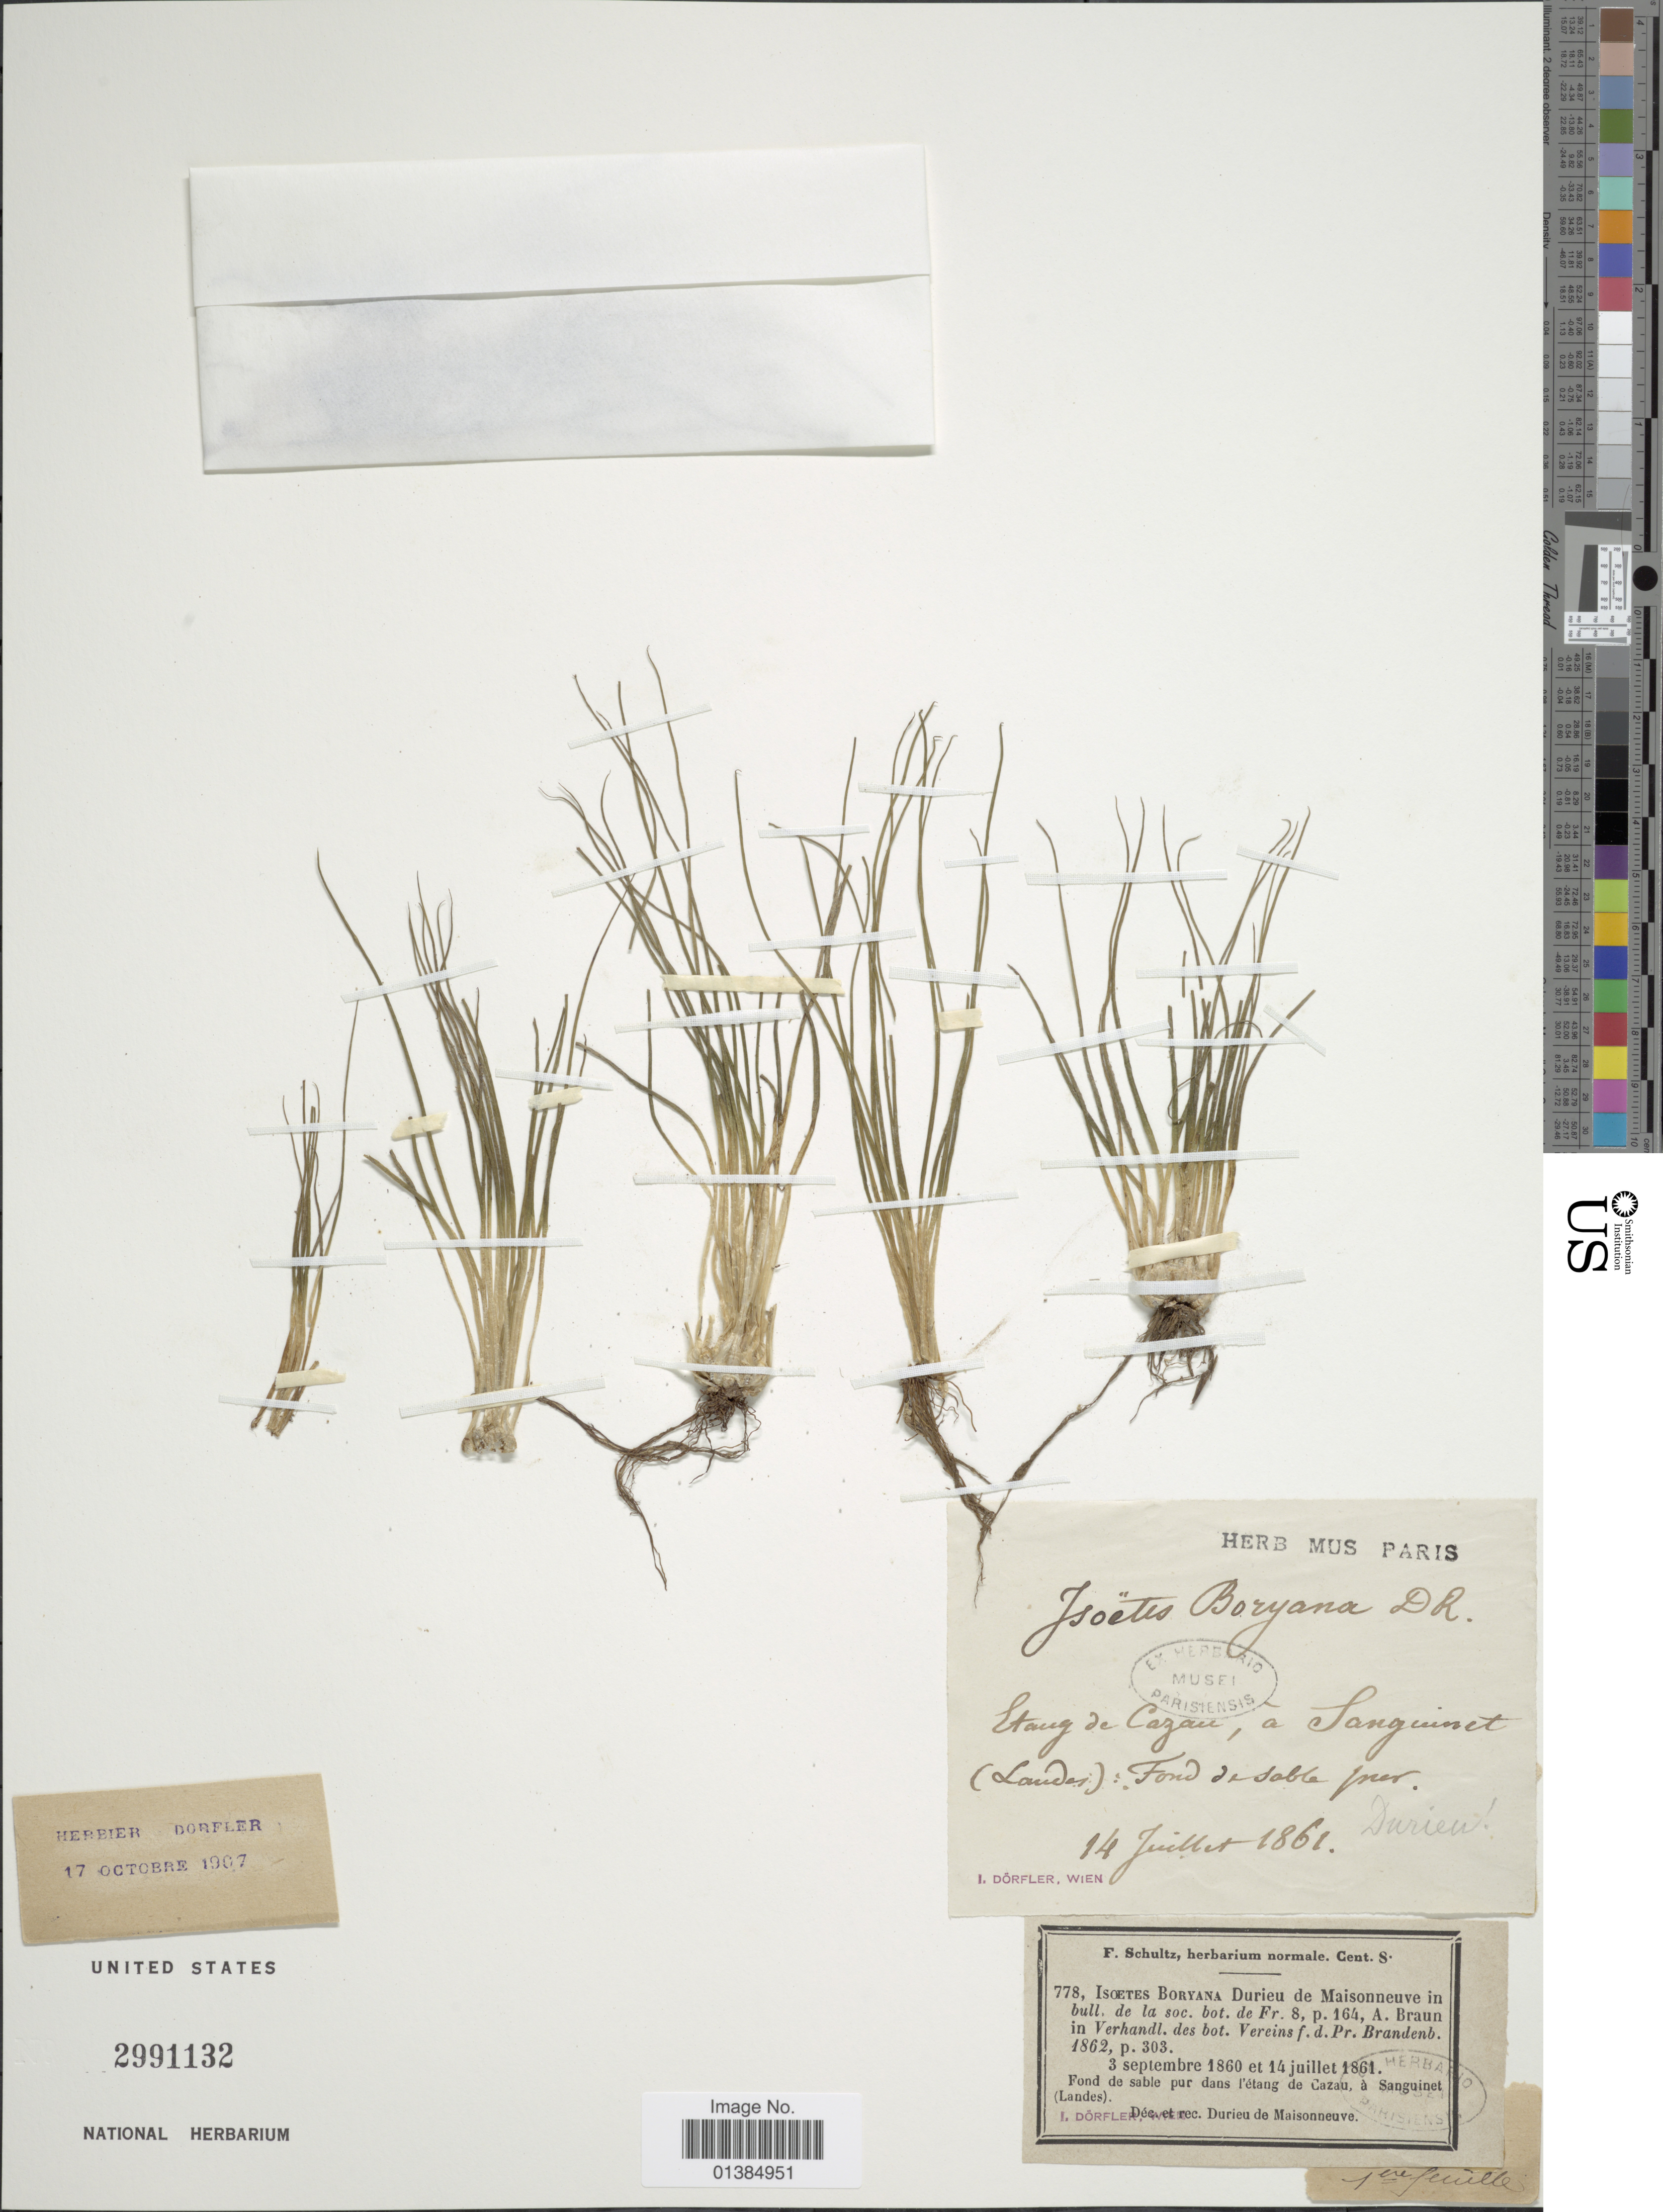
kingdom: Plantae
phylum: Tracheophyta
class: Lycopodiopsida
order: Isoetales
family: Isoetaceae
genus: Isoetes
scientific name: Isoetes boryana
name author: Durieu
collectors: I. Dörfler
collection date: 1861-07-14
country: France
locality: Etang de Cazau, à Sanguinet (Landes): Fond de sable pres. [interpreted]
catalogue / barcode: US 2991132